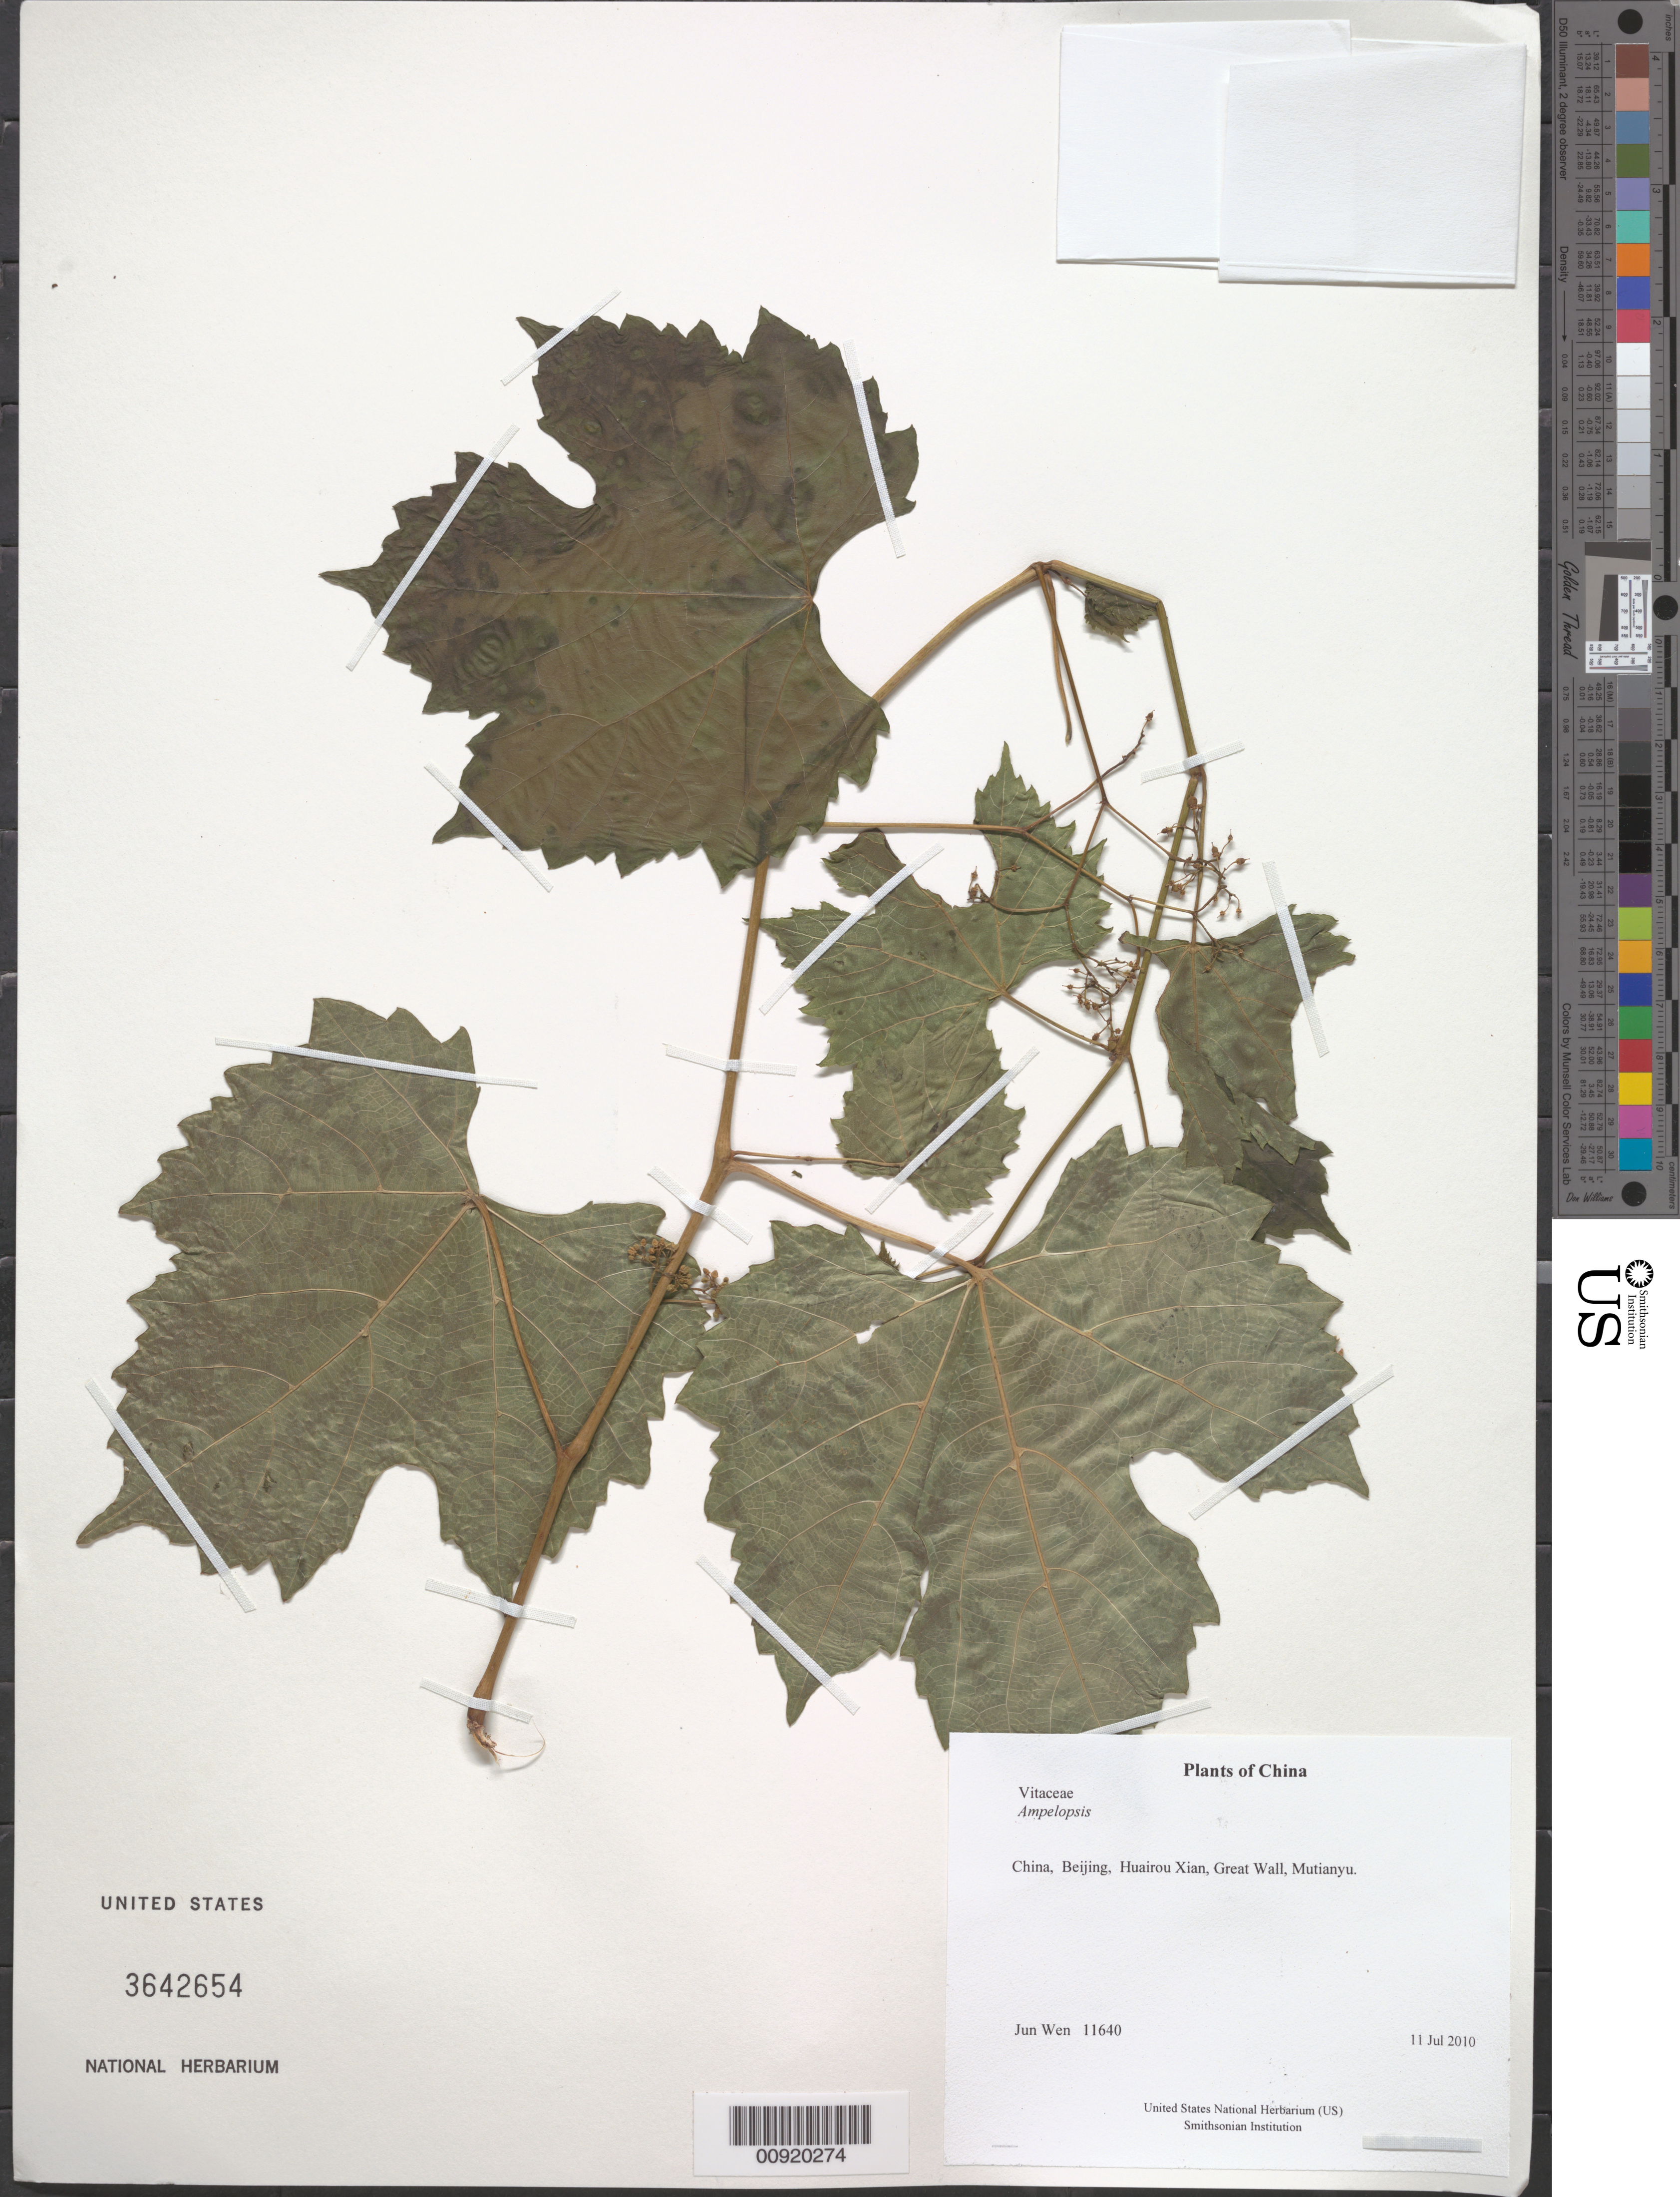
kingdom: Plantae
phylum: Tracheophyta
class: Magnoliopsida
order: Vitales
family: Vitaceae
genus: Ampelopsis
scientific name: Ampelopsis sp.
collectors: J. Wen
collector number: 11640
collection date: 2010-07-11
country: China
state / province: Beijing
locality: Huairou Xian, Great Wall, Mutianyu.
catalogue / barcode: US 3642654